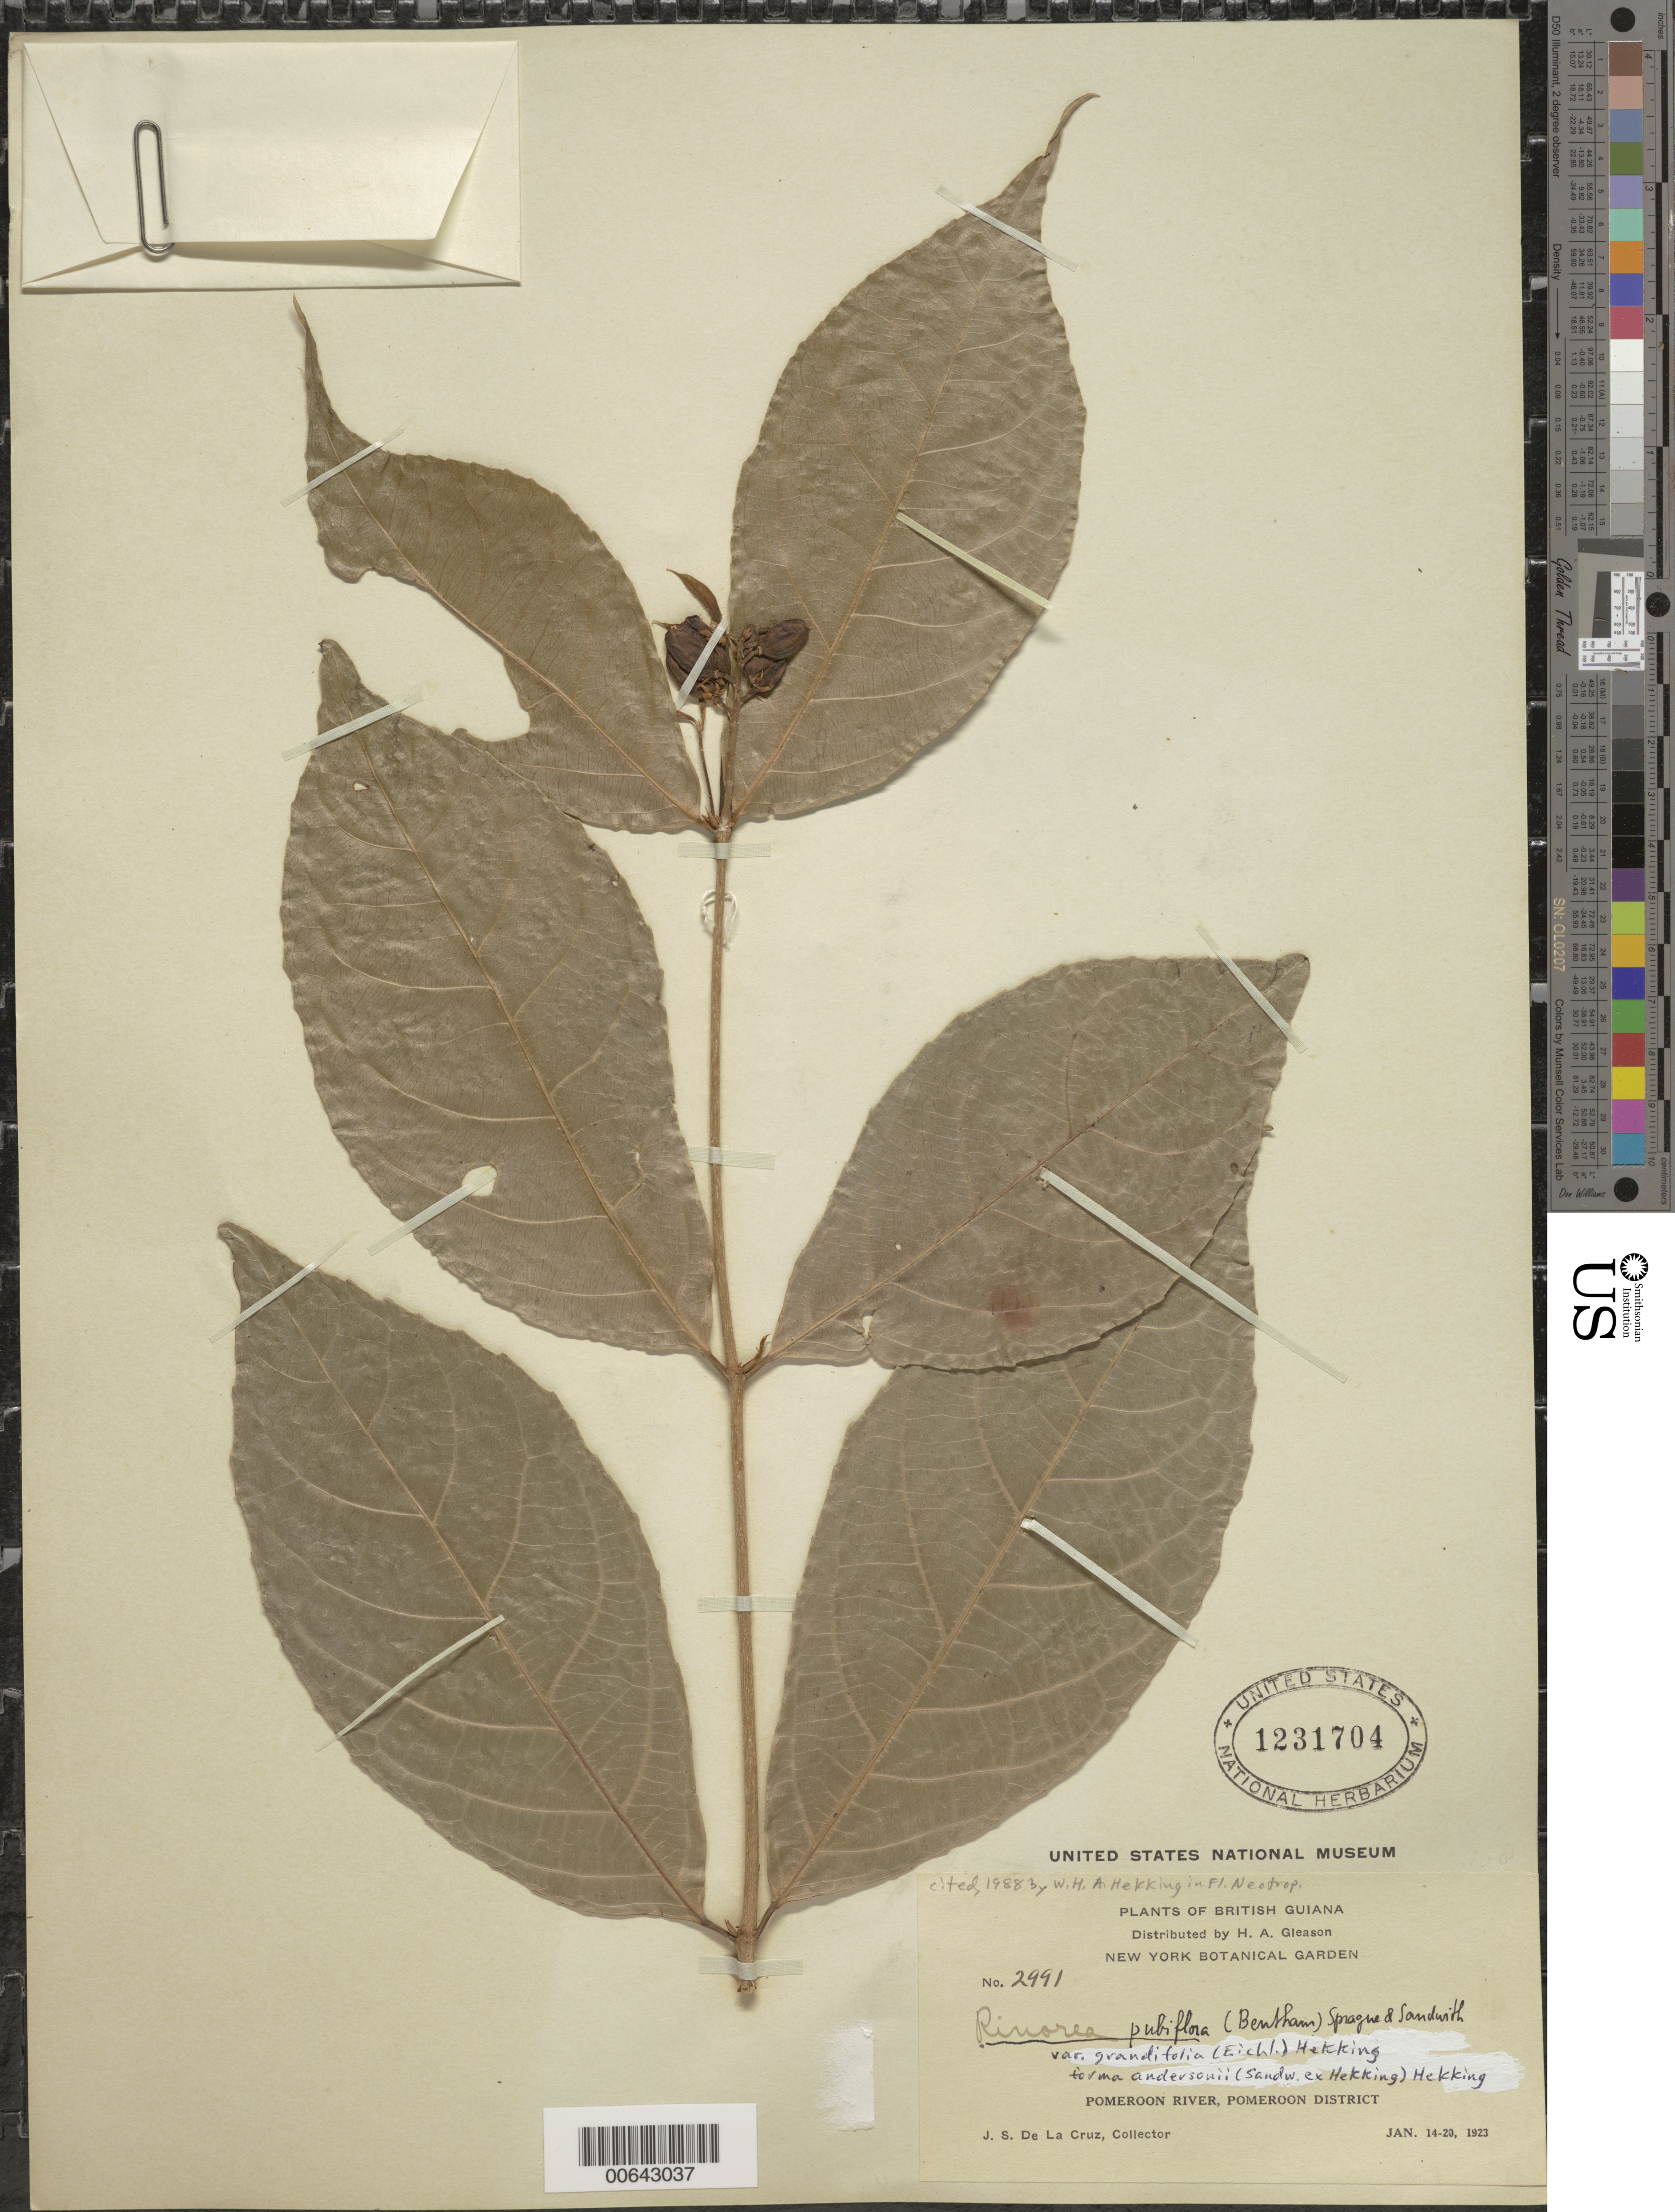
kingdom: Plantae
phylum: Tracheophyta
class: Magnoliopsida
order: Malpighiales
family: Violaceae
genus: Rinorea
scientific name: Rinorea pubiflora var. grandifolia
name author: (Eichler) Hekking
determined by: Hekking, W. H. A.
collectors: J. S. de la Cruz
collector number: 2991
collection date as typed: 14-Jan-23 to 20-Jan-23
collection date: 1923-01-14/1923-01-20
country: Guyana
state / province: Pomeroon-Supenaam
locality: Pomeroon R.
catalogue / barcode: US 1231704